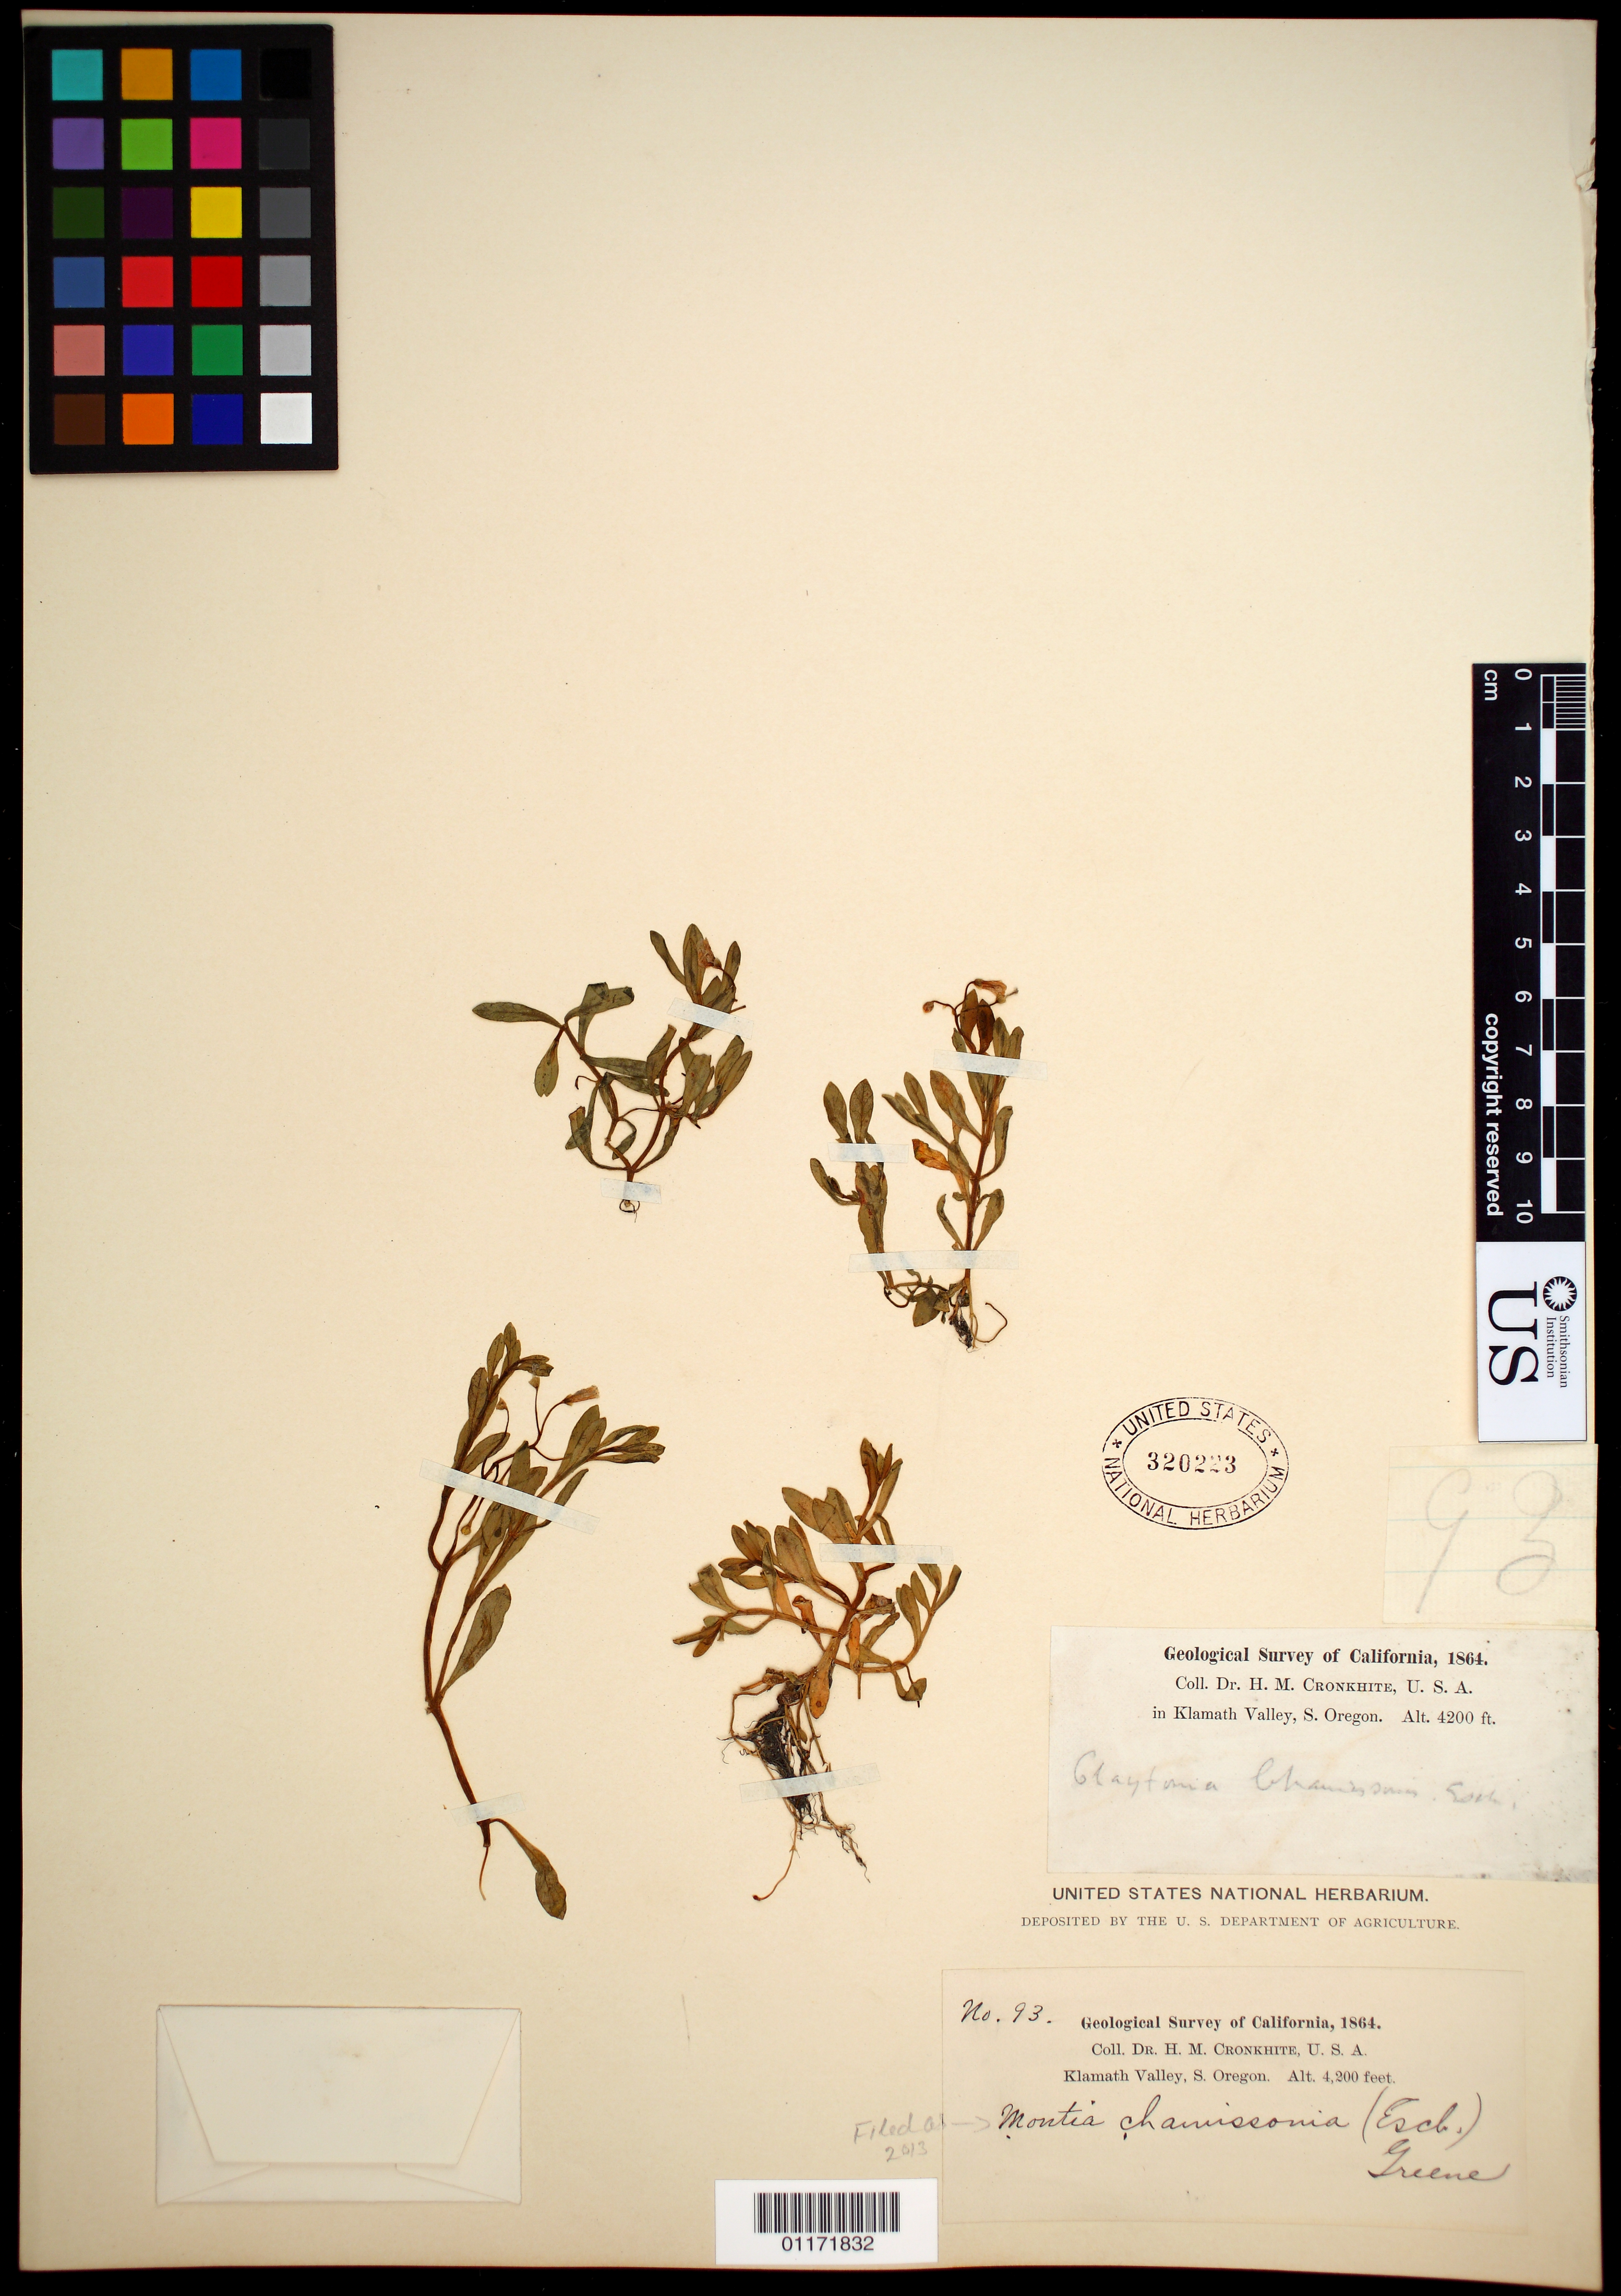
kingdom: Plantae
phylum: Tracheophyta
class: Magnoliopsida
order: Caryophyllales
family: Montiaceae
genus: Montia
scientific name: Montia chamissoi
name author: (Ledeb. ex Spreng.) Greene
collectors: H. M. Cronkhite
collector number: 93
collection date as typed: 1864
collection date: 1864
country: United States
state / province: Oregon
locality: Klamath Valley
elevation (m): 1280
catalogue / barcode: US 320223